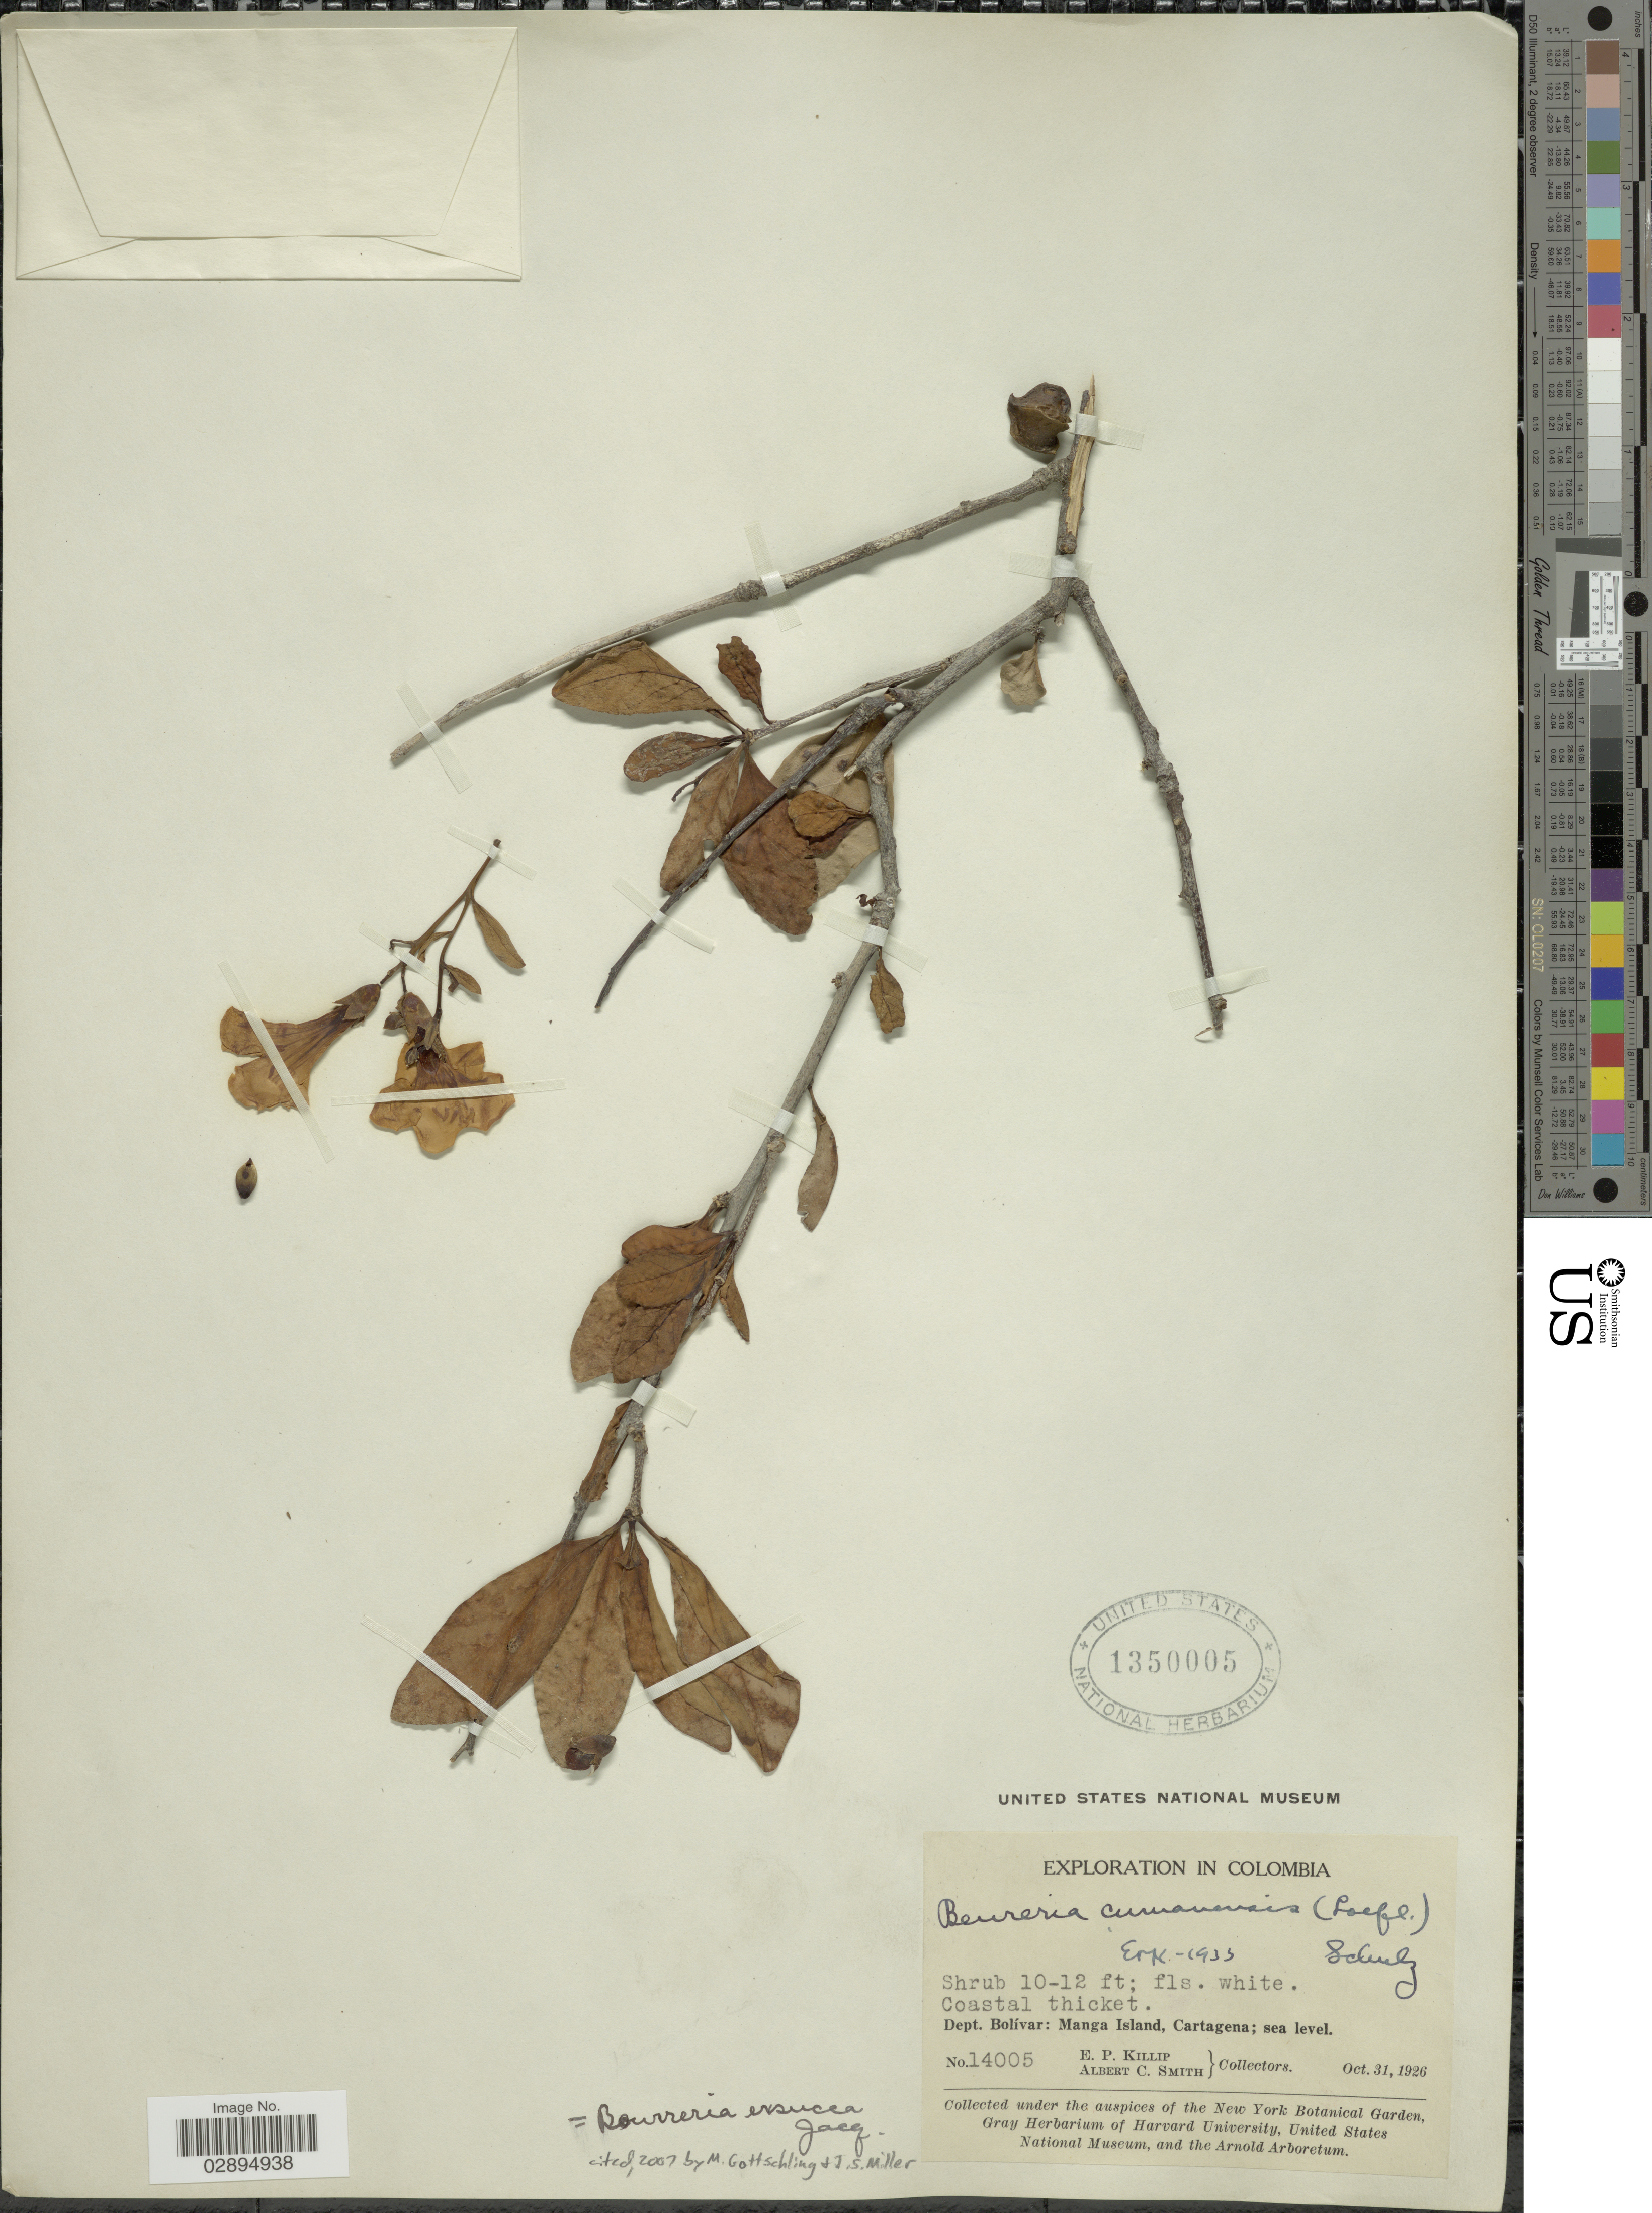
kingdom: Plantae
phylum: Tracheophyta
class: Magnoliopsida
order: Boraginales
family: Ehretiaceae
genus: Bourreria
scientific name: Bourreria exsucca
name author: (L.) Jacq.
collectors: E. P. Killip & A. C. Smith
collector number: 14005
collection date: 1926-10-31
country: Colombia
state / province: Bolívar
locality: Coastal thicket. Dept. Bolívar: Manga Island, Cartagena.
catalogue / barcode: US 1350005